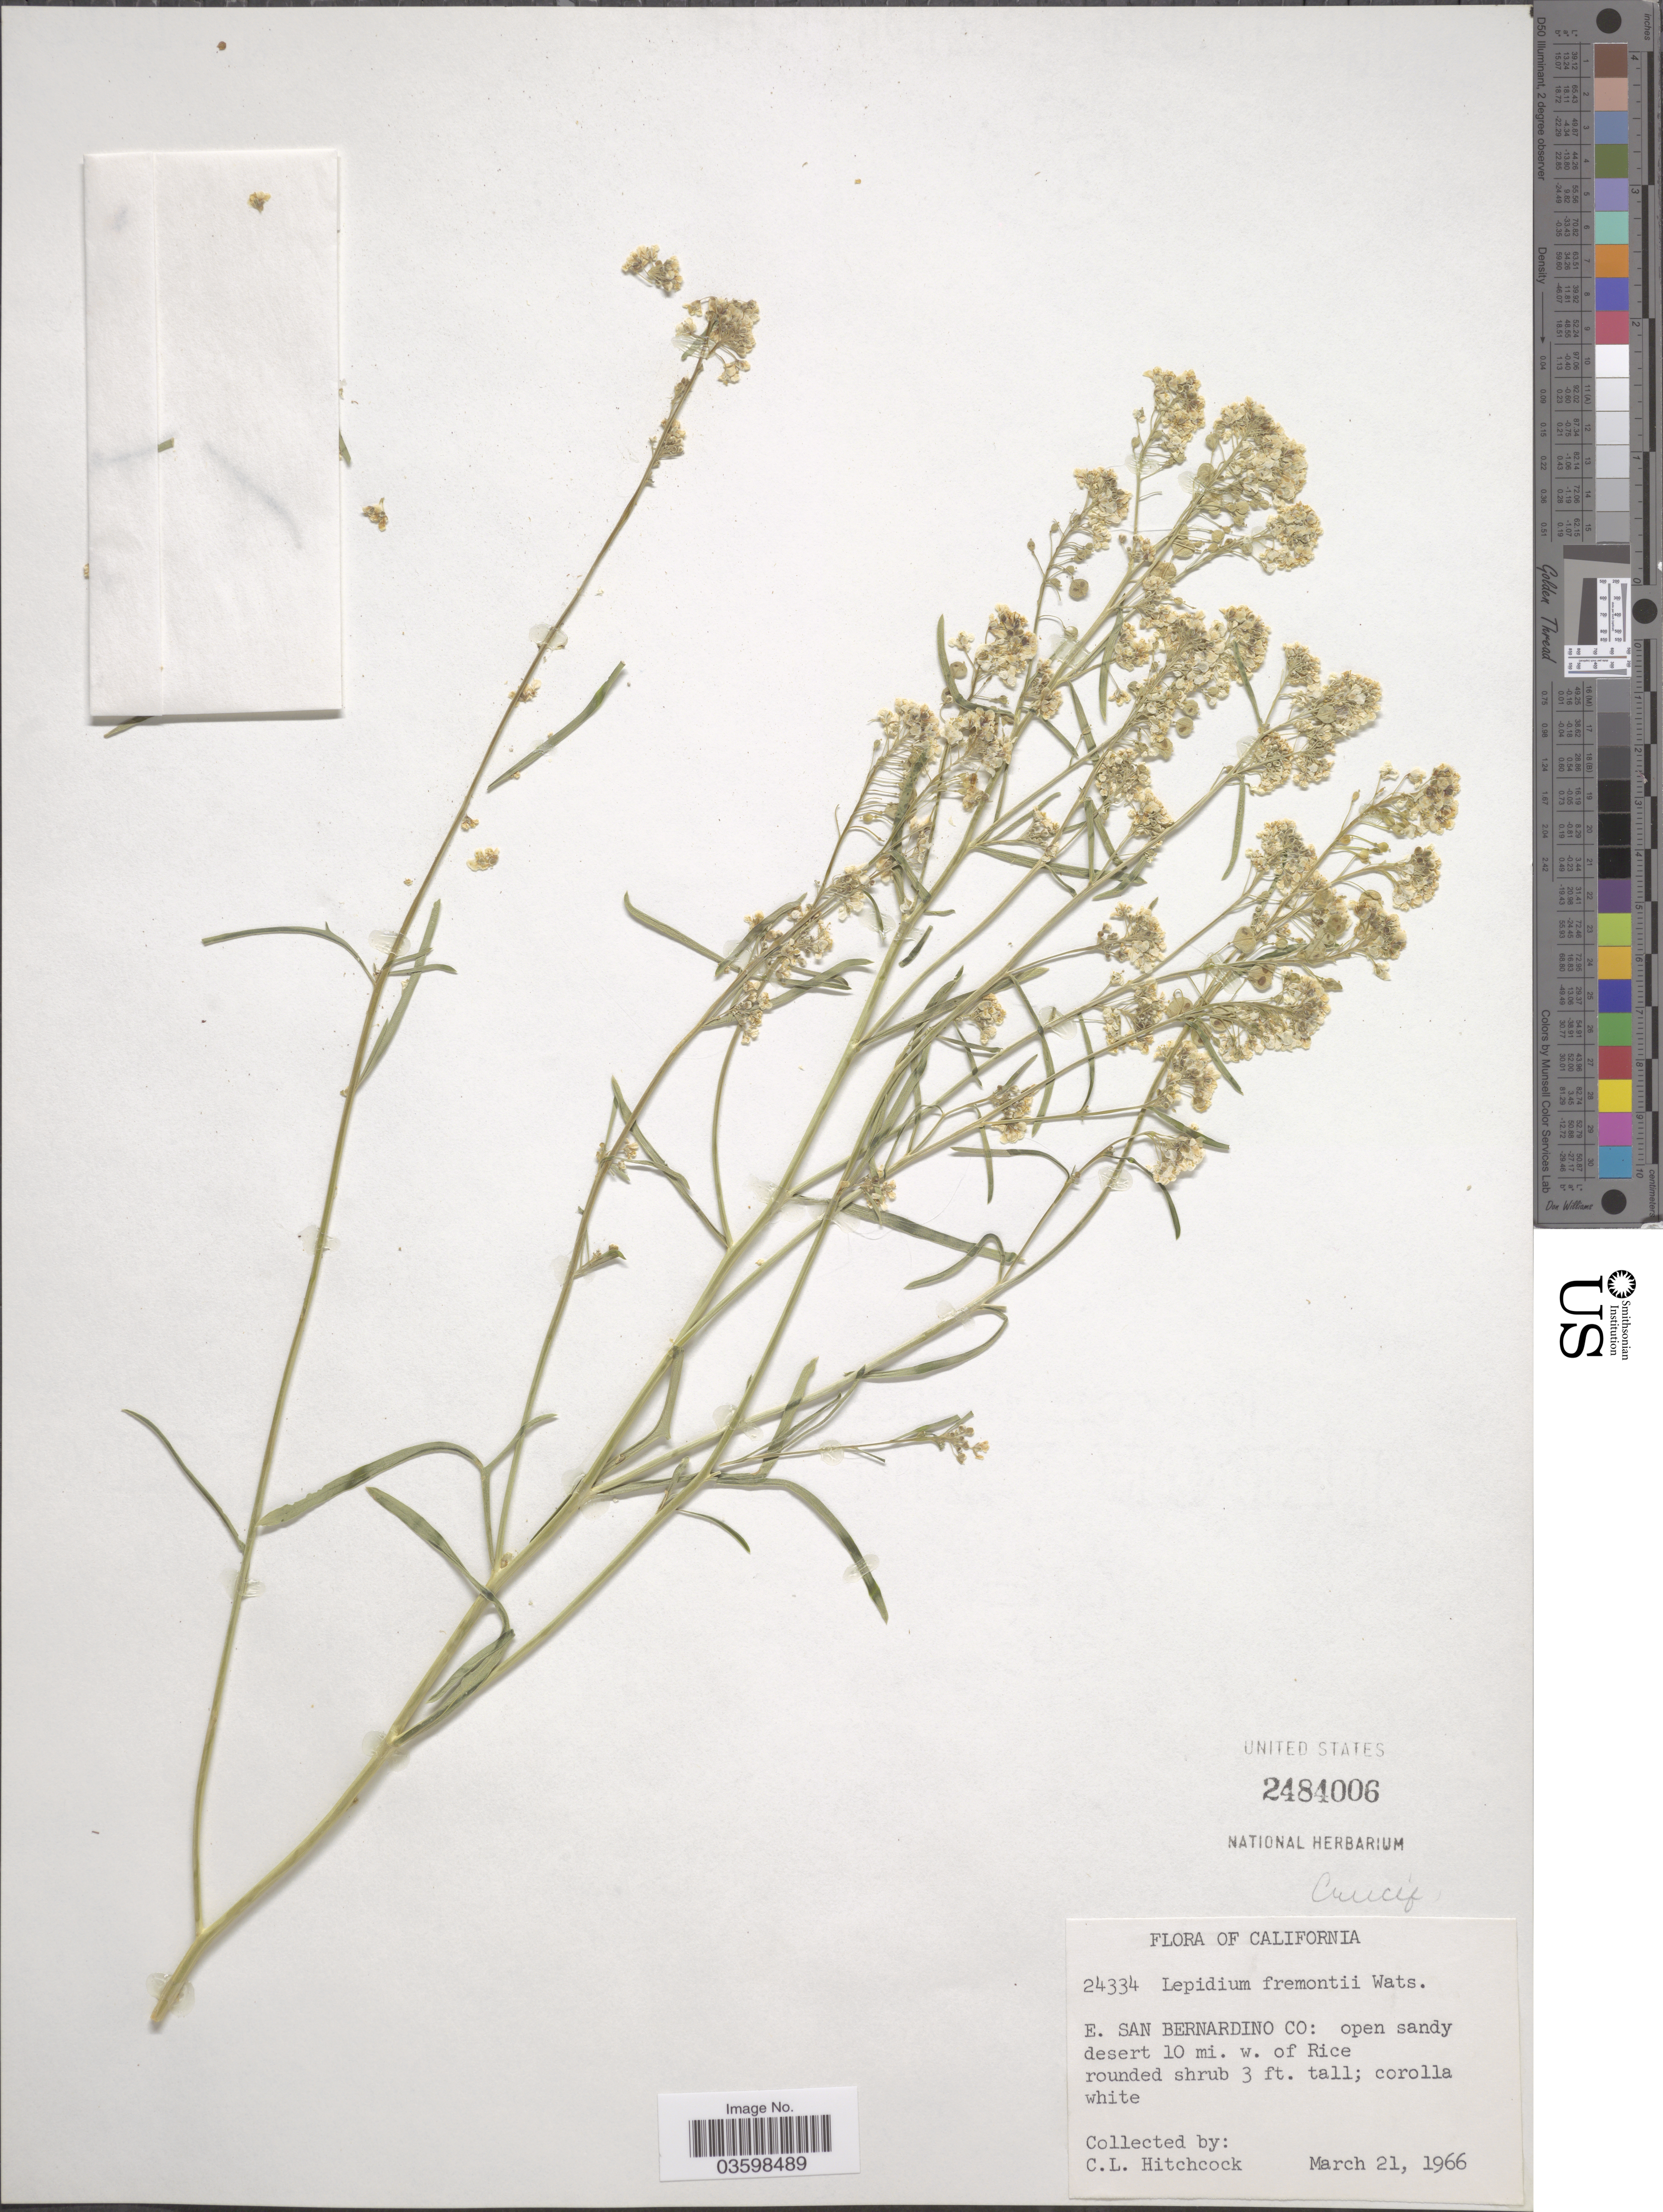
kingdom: Plantae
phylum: Tracheophyta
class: Magnoliopsida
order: Brassicales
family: Brassicaceae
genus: Lepidium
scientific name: Lepidium fremontii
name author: S. Watson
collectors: C. L. Hitchcock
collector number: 24334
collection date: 1966-03-21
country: United States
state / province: California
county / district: San Bernardino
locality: E. San Bernardino Co: open sandy desert 10 mi. w. of Rice.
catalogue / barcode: US 2484006